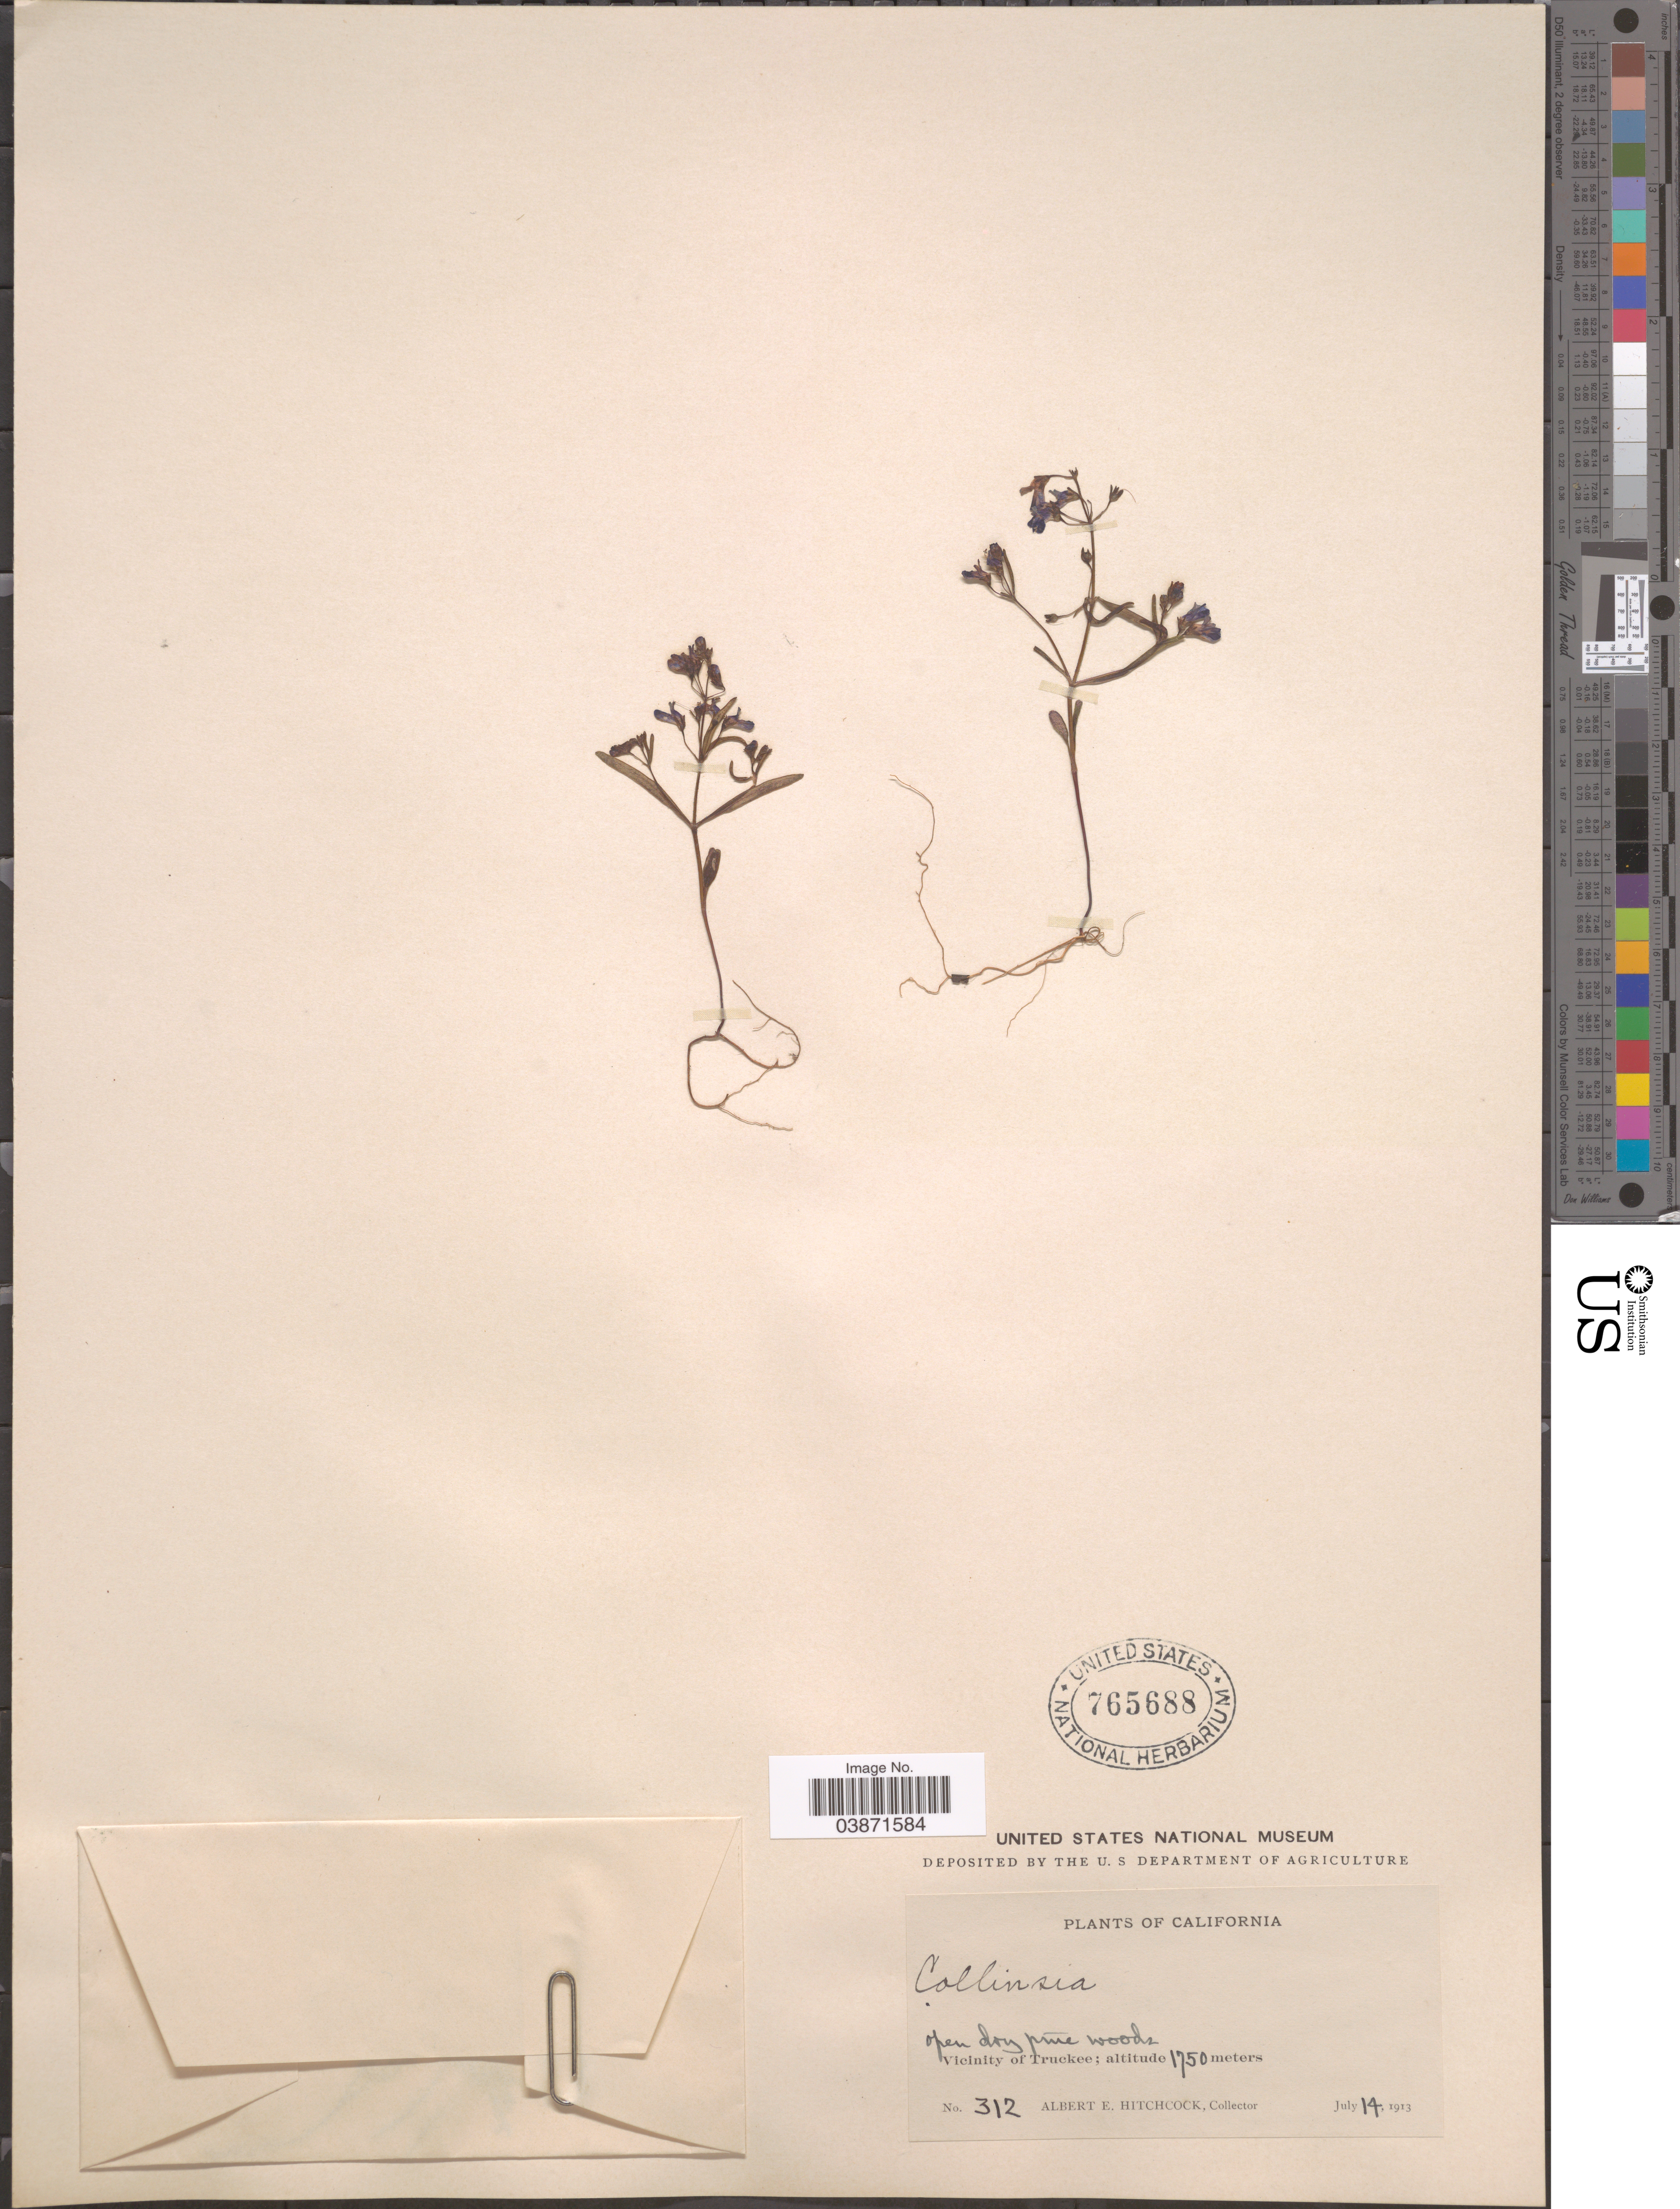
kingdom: Plantae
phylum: Tracheophyta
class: Magnoliopsida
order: Lamiales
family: Plantaginaceae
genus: Collinsia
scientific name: Collinsia sp.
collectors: A. Hitchcock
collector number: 312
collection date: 1913-07-14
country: United States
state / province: California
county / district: Nevada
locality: Vicinity of Truckee.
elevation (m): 1750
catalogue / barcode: US 765688